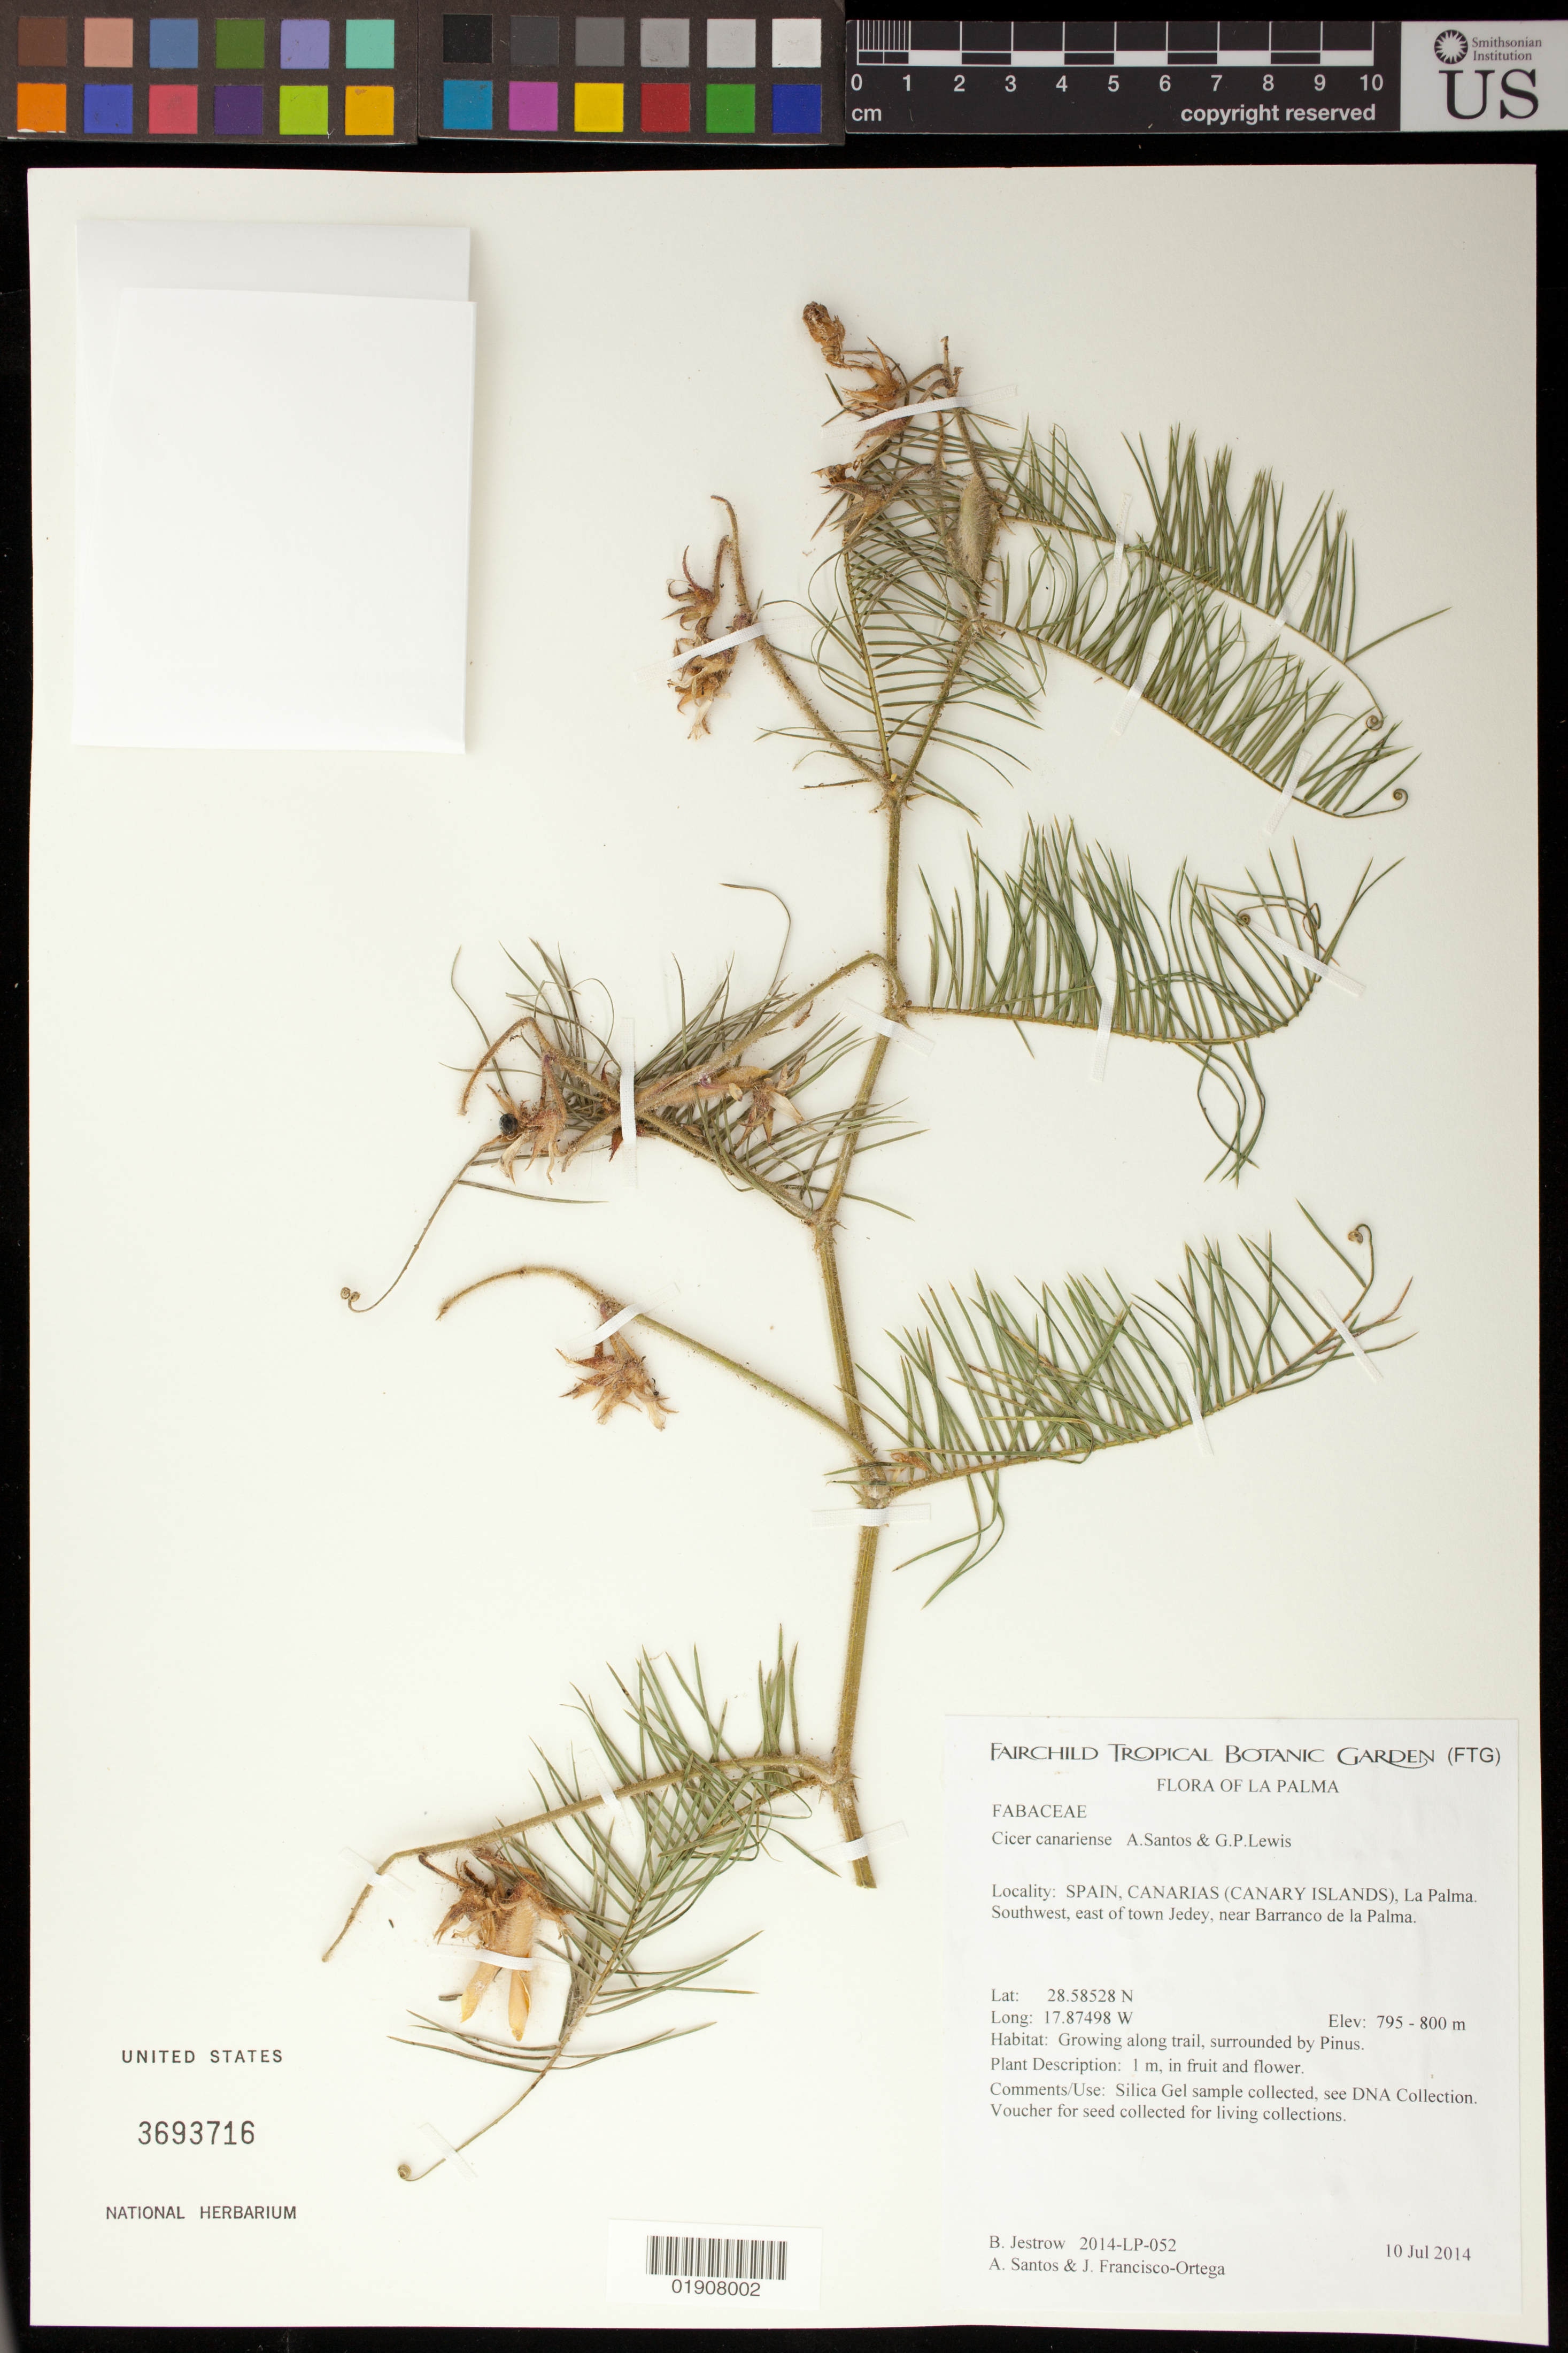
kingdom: Plantae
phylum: Tracheophyta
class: Magnoliopsida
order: Fabales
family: Fabaceae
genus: Cicer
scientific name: Cicer canariense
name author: A. Santos & G.P. Lewis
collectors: B. Jestrow, A. Santos & J. Francisco-Ortega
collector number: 2014-LP-052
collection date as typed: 10 Jul 2014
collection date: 2014-07-10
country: Spain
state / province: Canarias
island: La Palma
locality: Canary Islands, La Palma. Southwest, east of town Jedey, near Barranco de la Palma.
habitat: Growing along trail, surrounded by Pinus.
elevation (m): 795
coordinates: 28.58528 N, 17.87498 W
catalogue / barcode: US 3693716